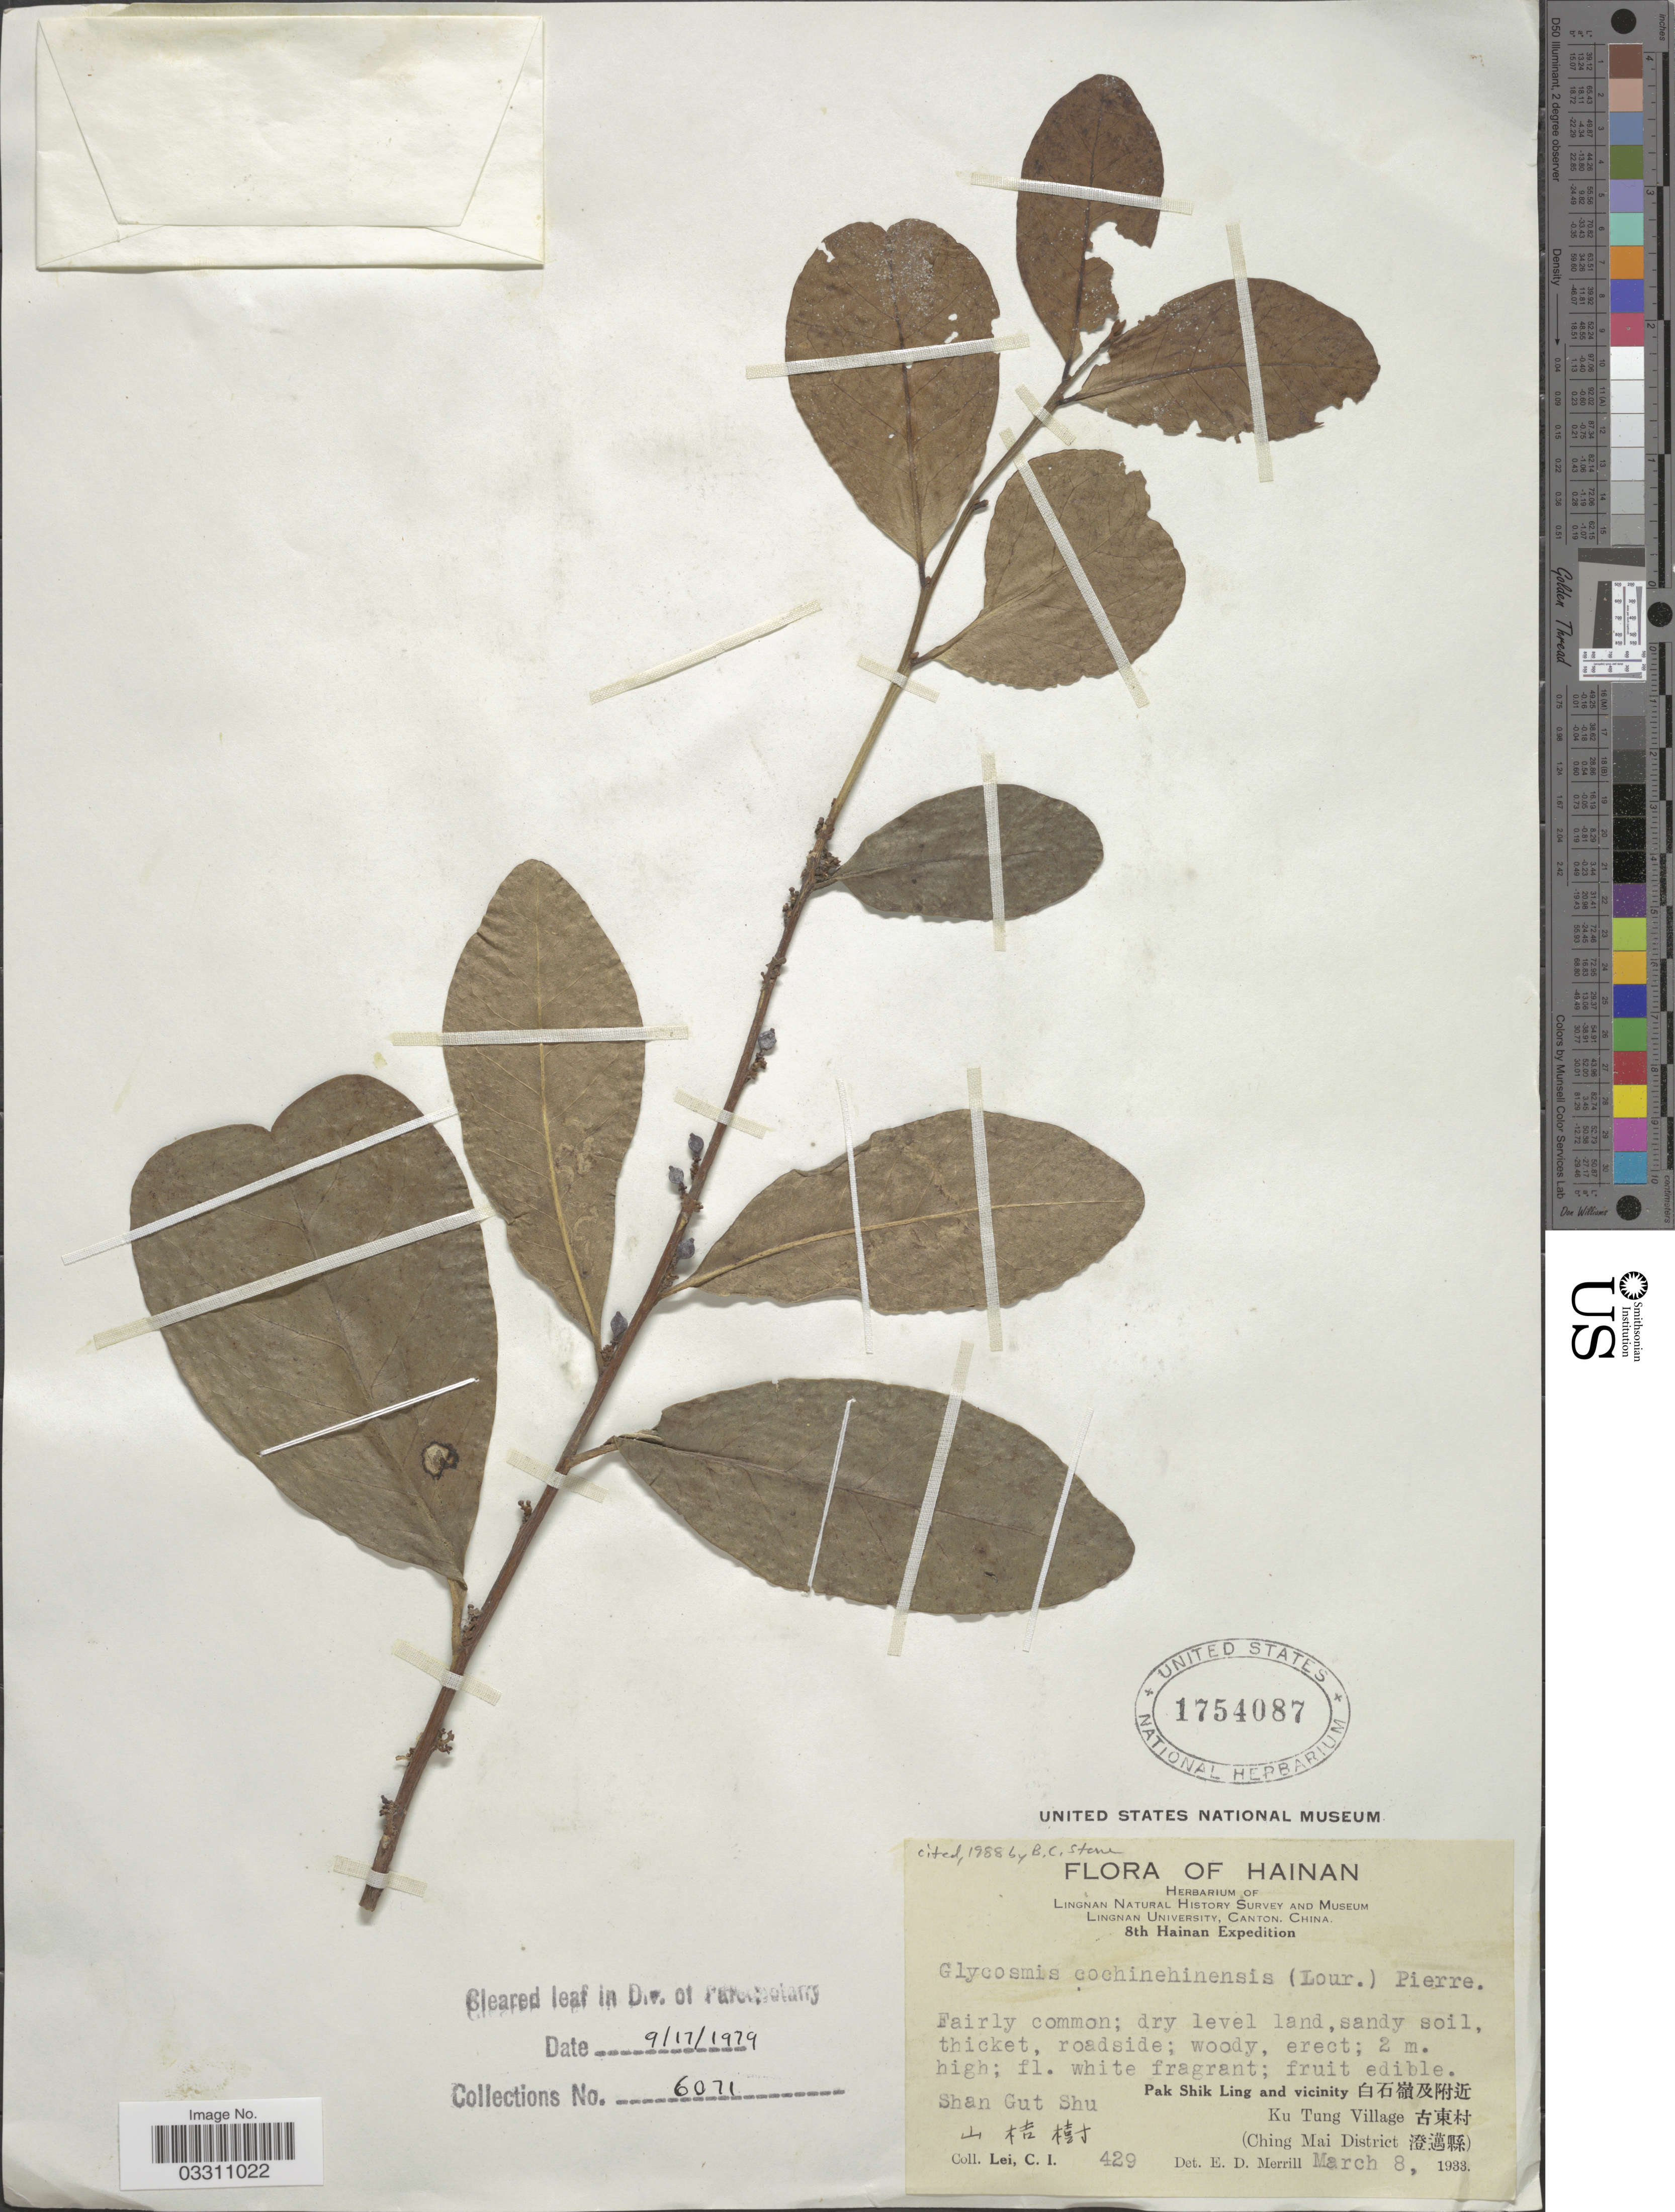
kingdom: Plantae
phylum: Tracheophyta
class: Magnoliopsida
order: Sapindales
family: Rutaceae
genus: Glycosmis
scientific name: Glycosmis cochinchinensis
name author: (Lour.) Pierre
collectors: C. I. Lei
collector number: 429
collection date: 1933-03-08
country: China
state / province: Hainan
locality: South Gut Shu, Pak Shik Ling and vicinity, Ku Tung Village (Ching Mai District).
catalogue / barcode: US 1754087